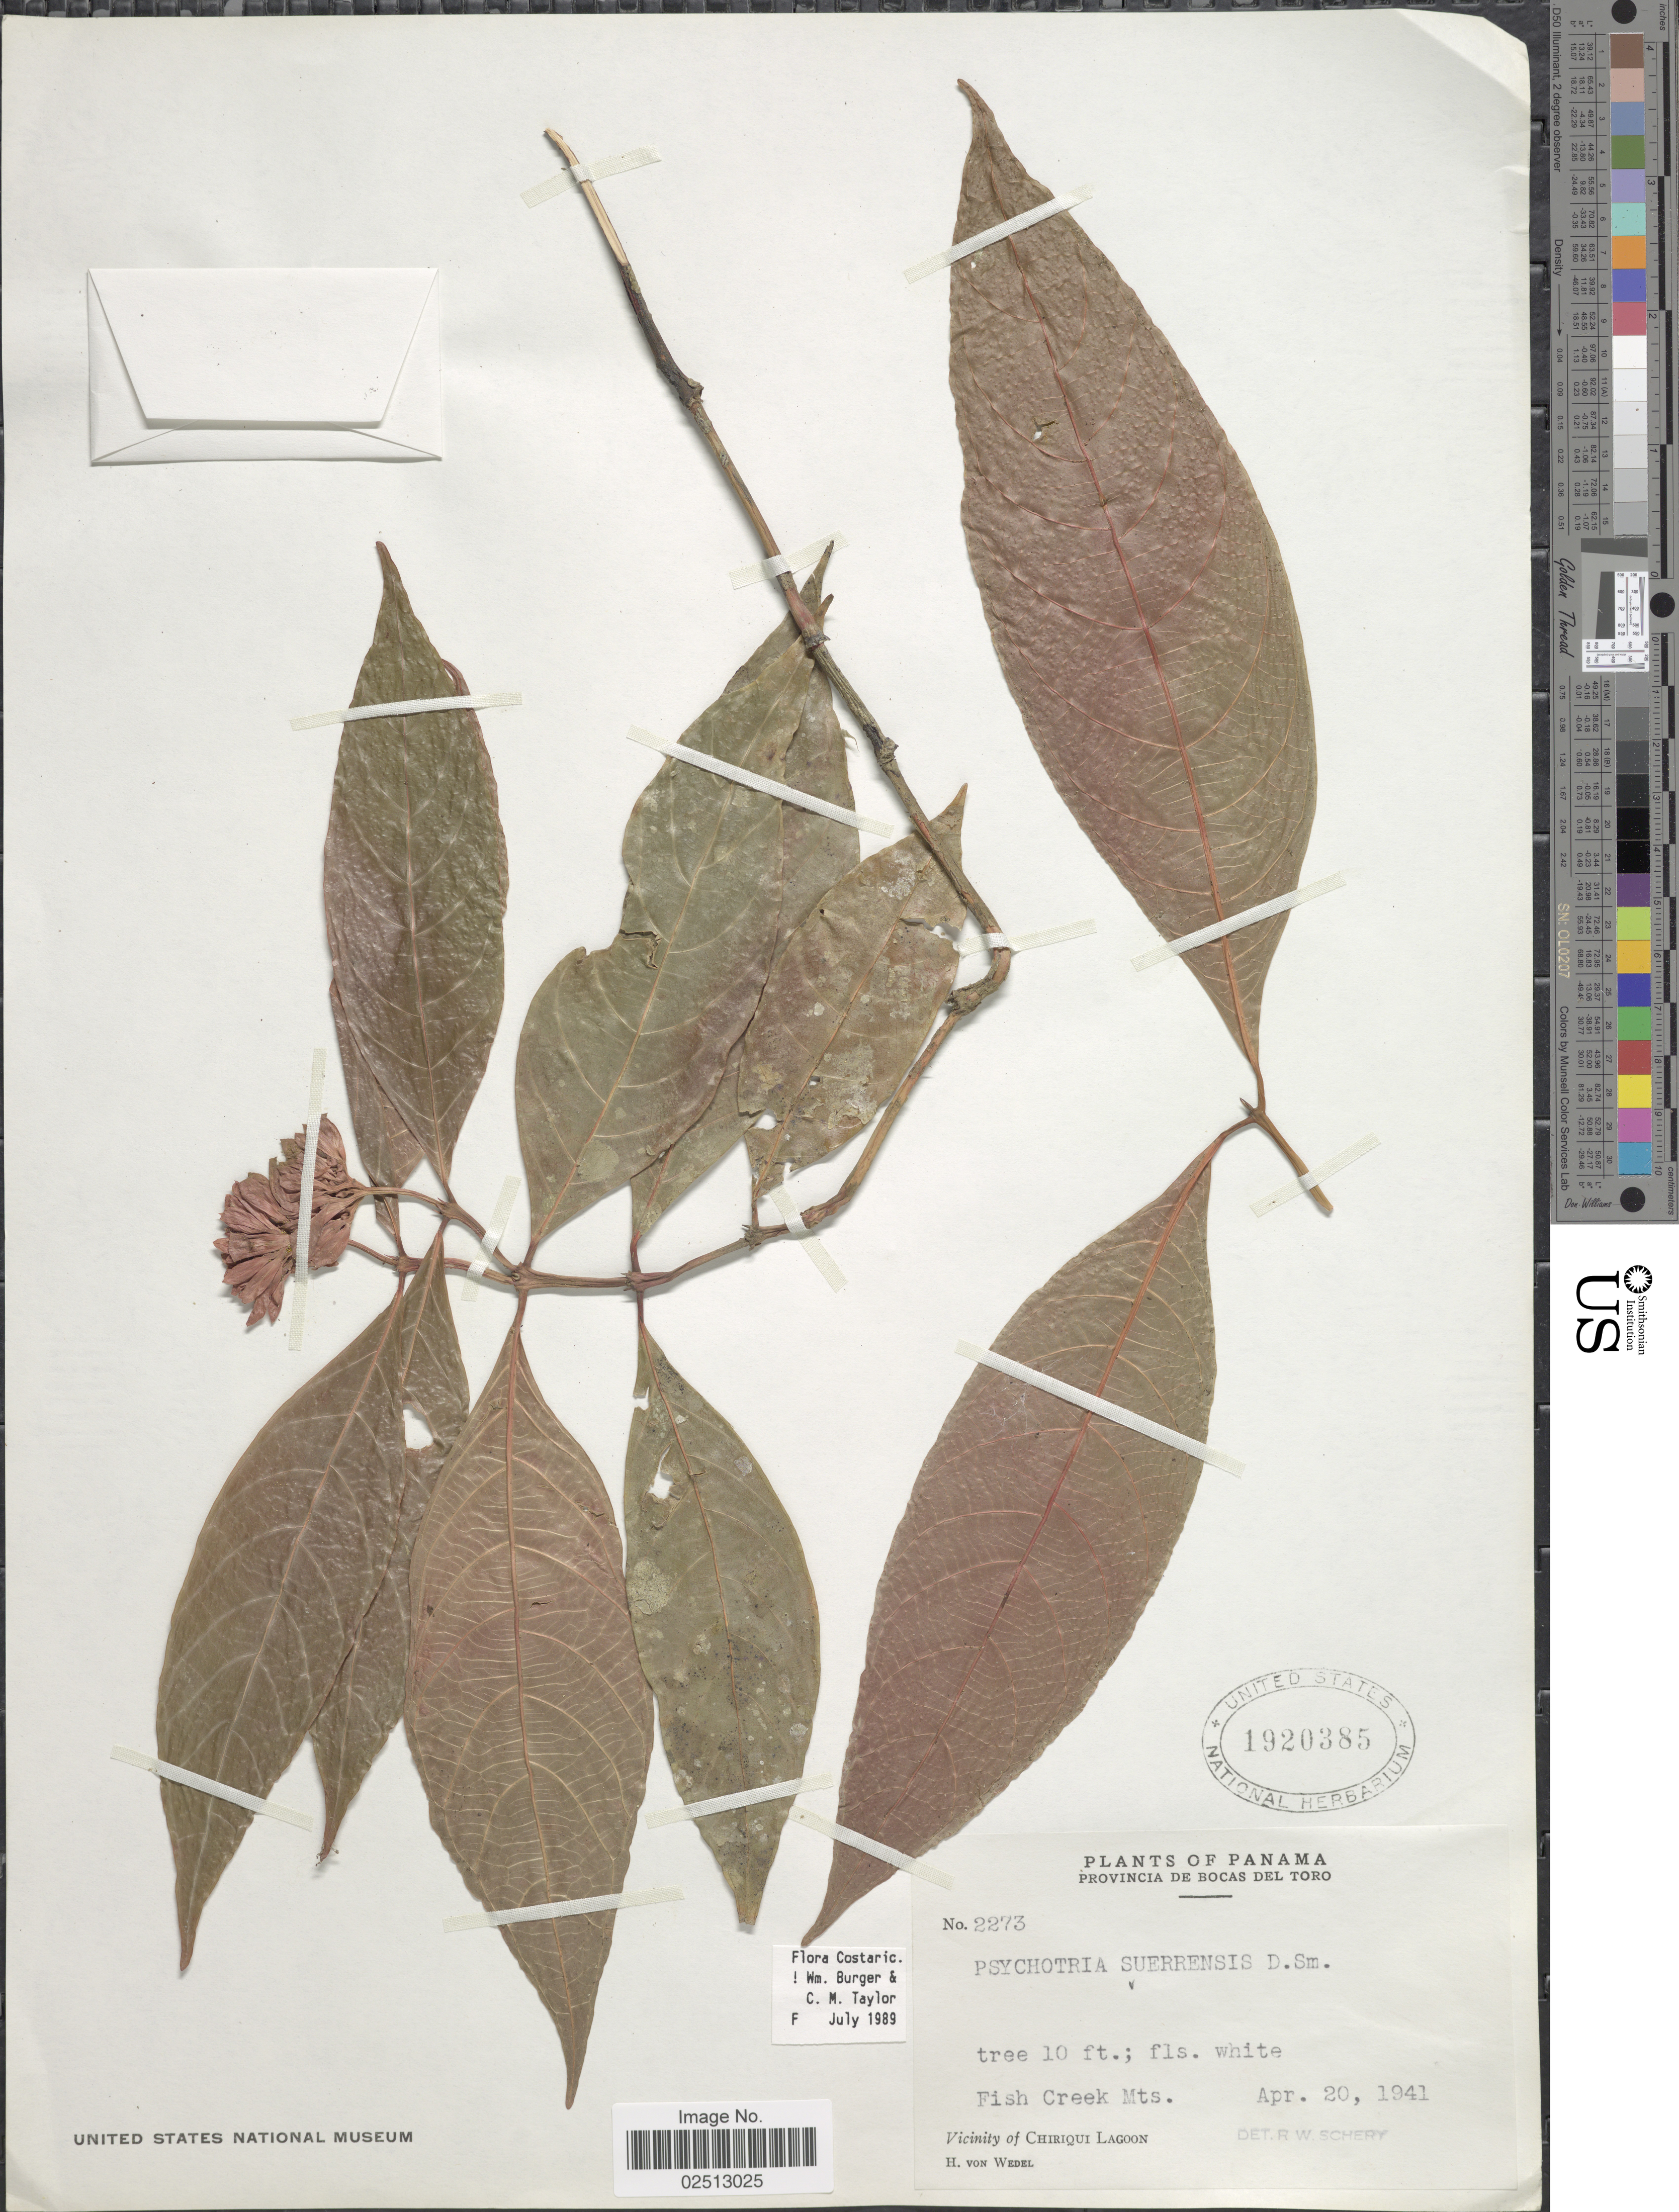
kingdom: Plantae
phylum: Tracheophyta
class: Magnoliopsida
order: Gentianales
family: Rubiaceae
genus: Psychotria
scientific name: Psychotria suerrensis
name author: Donn. Sm.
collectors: H. von Wedel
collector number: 2273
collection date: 1941-04-20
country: Panama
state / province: Bocas del Toro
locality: Fish Creek Mts. Vicinity of Chiriqui Lagoon.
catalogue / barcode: US 1920385